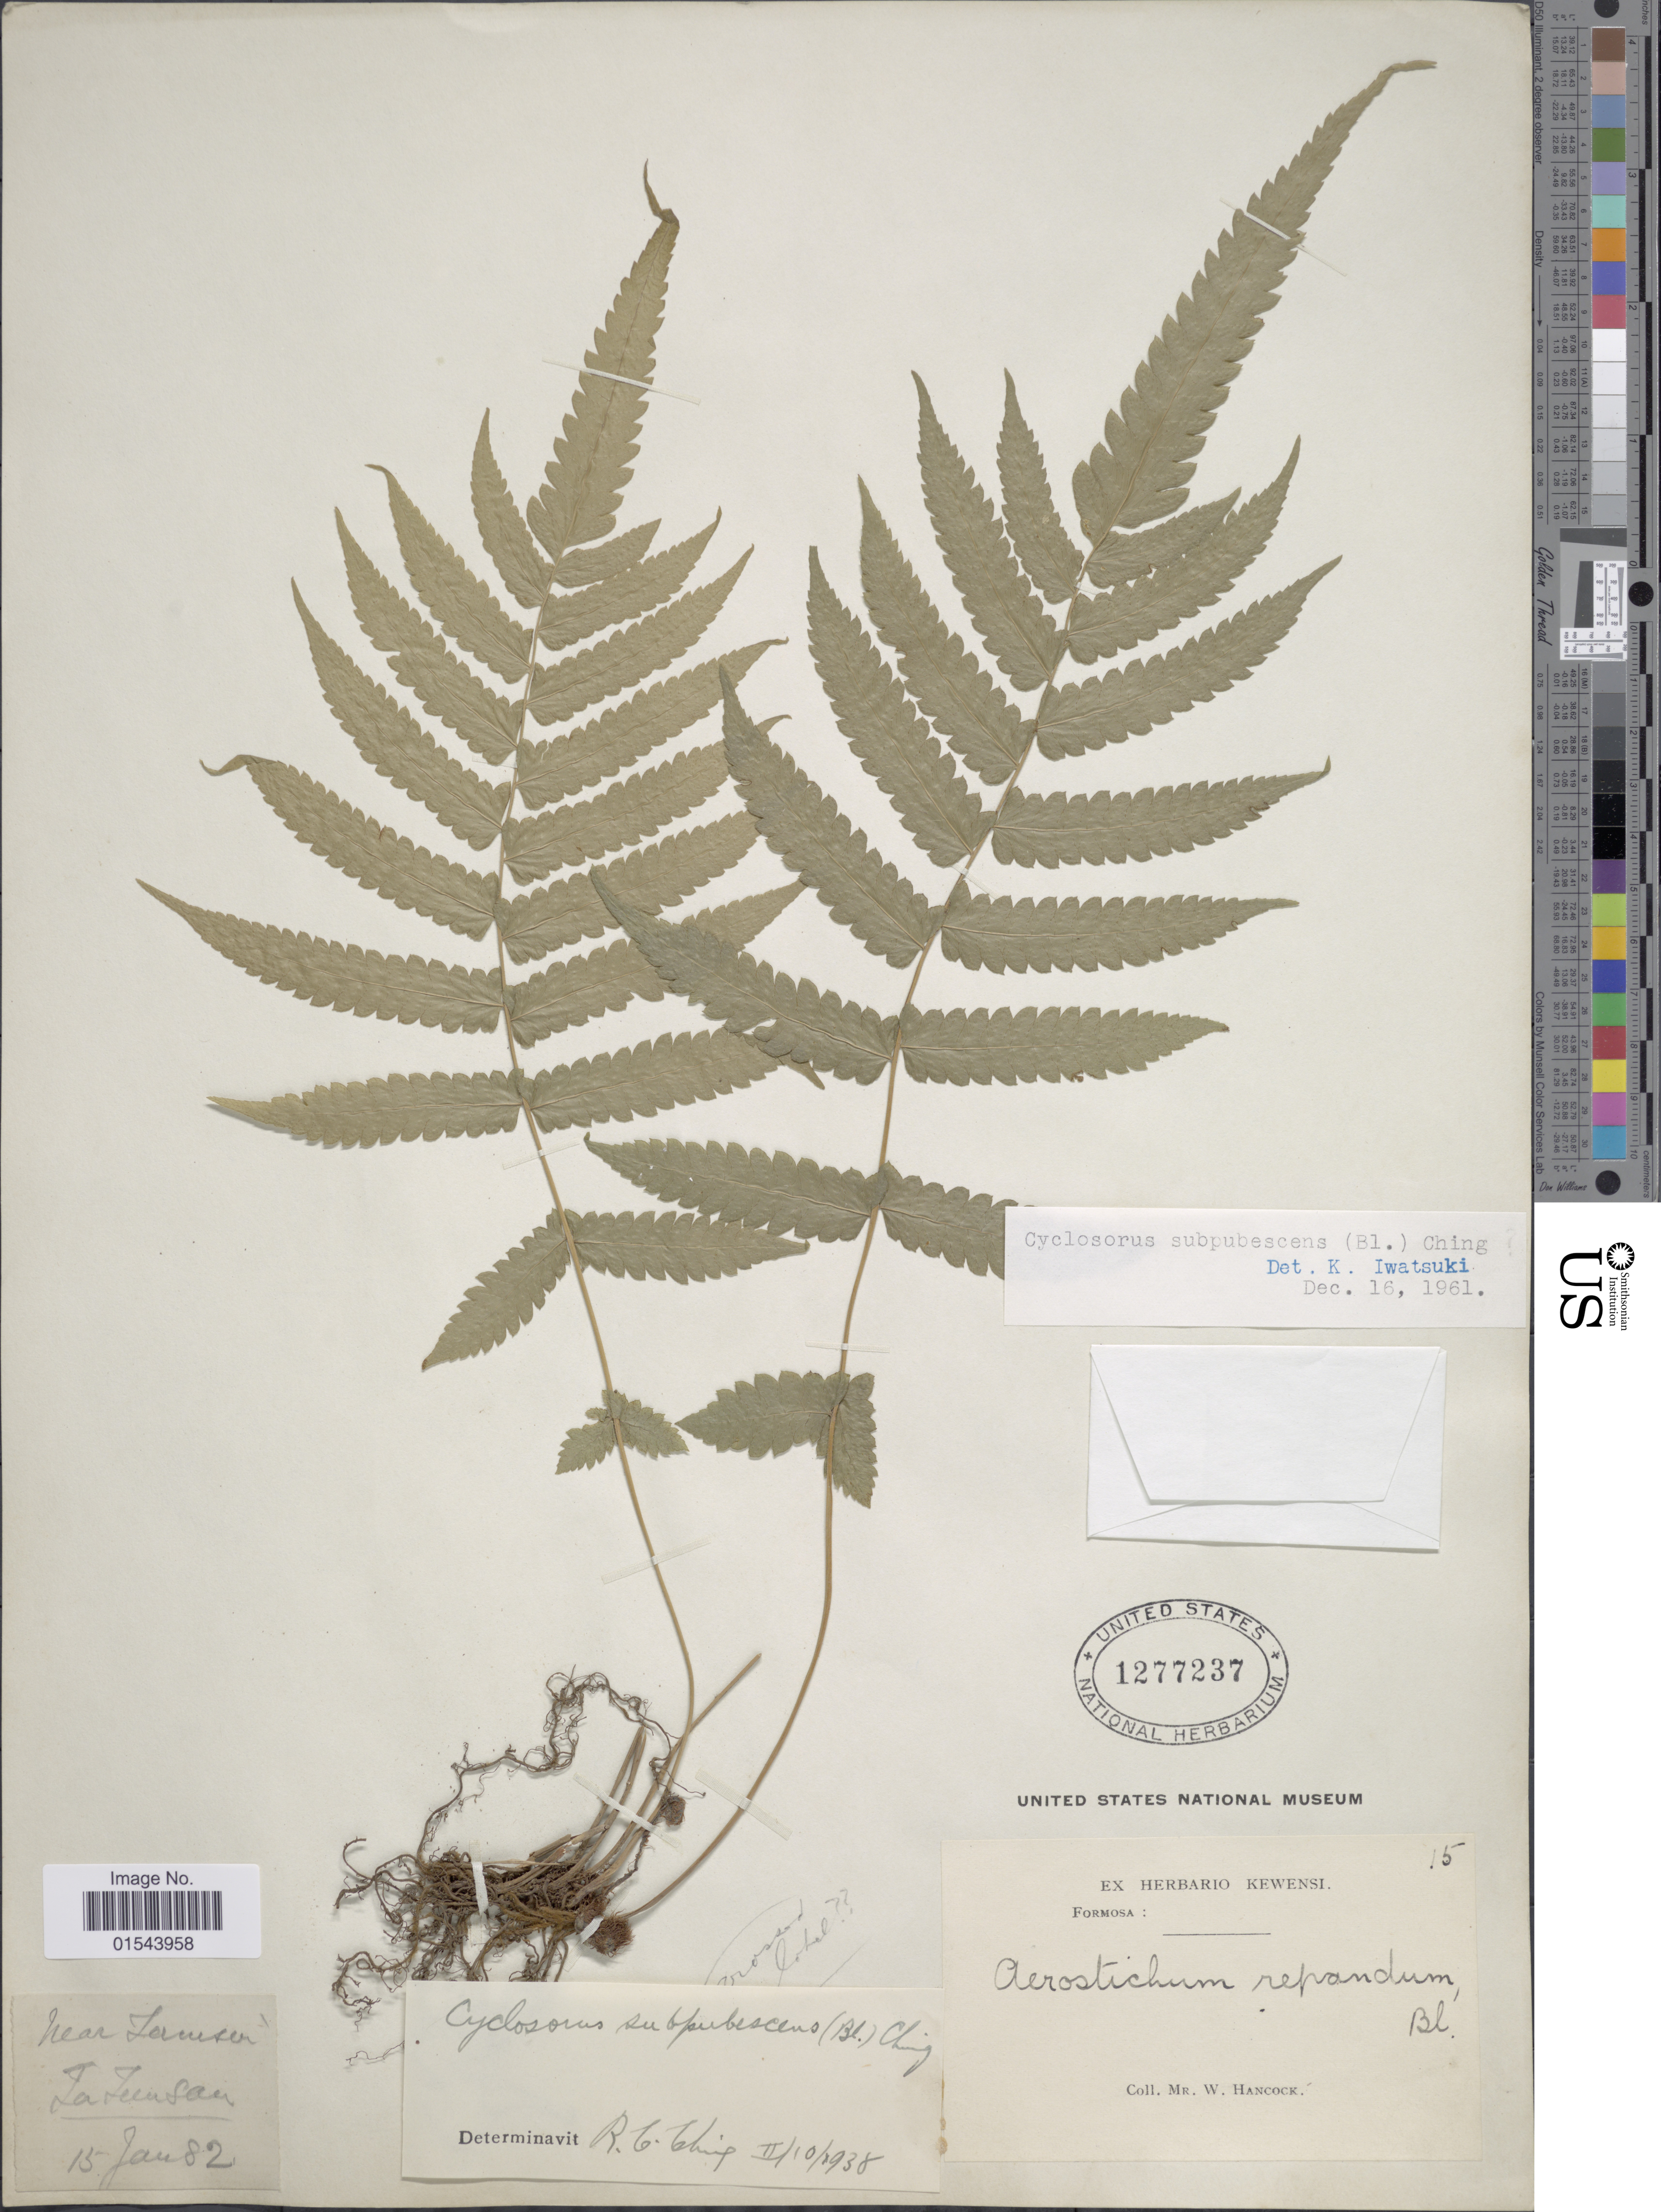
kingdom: Plantae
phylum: Tracheophyta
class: Polypodiopsida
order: Polypodiales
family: Thelypteridaceae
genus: Christella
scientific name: Christella subpubescens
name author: (Blume) Holttum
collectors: W. Hancock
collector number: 15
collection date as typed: Transcribed d/m/y: 15/1/82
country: Taiwan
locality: Near Janesen [interpreted]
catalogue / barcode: US 1277237